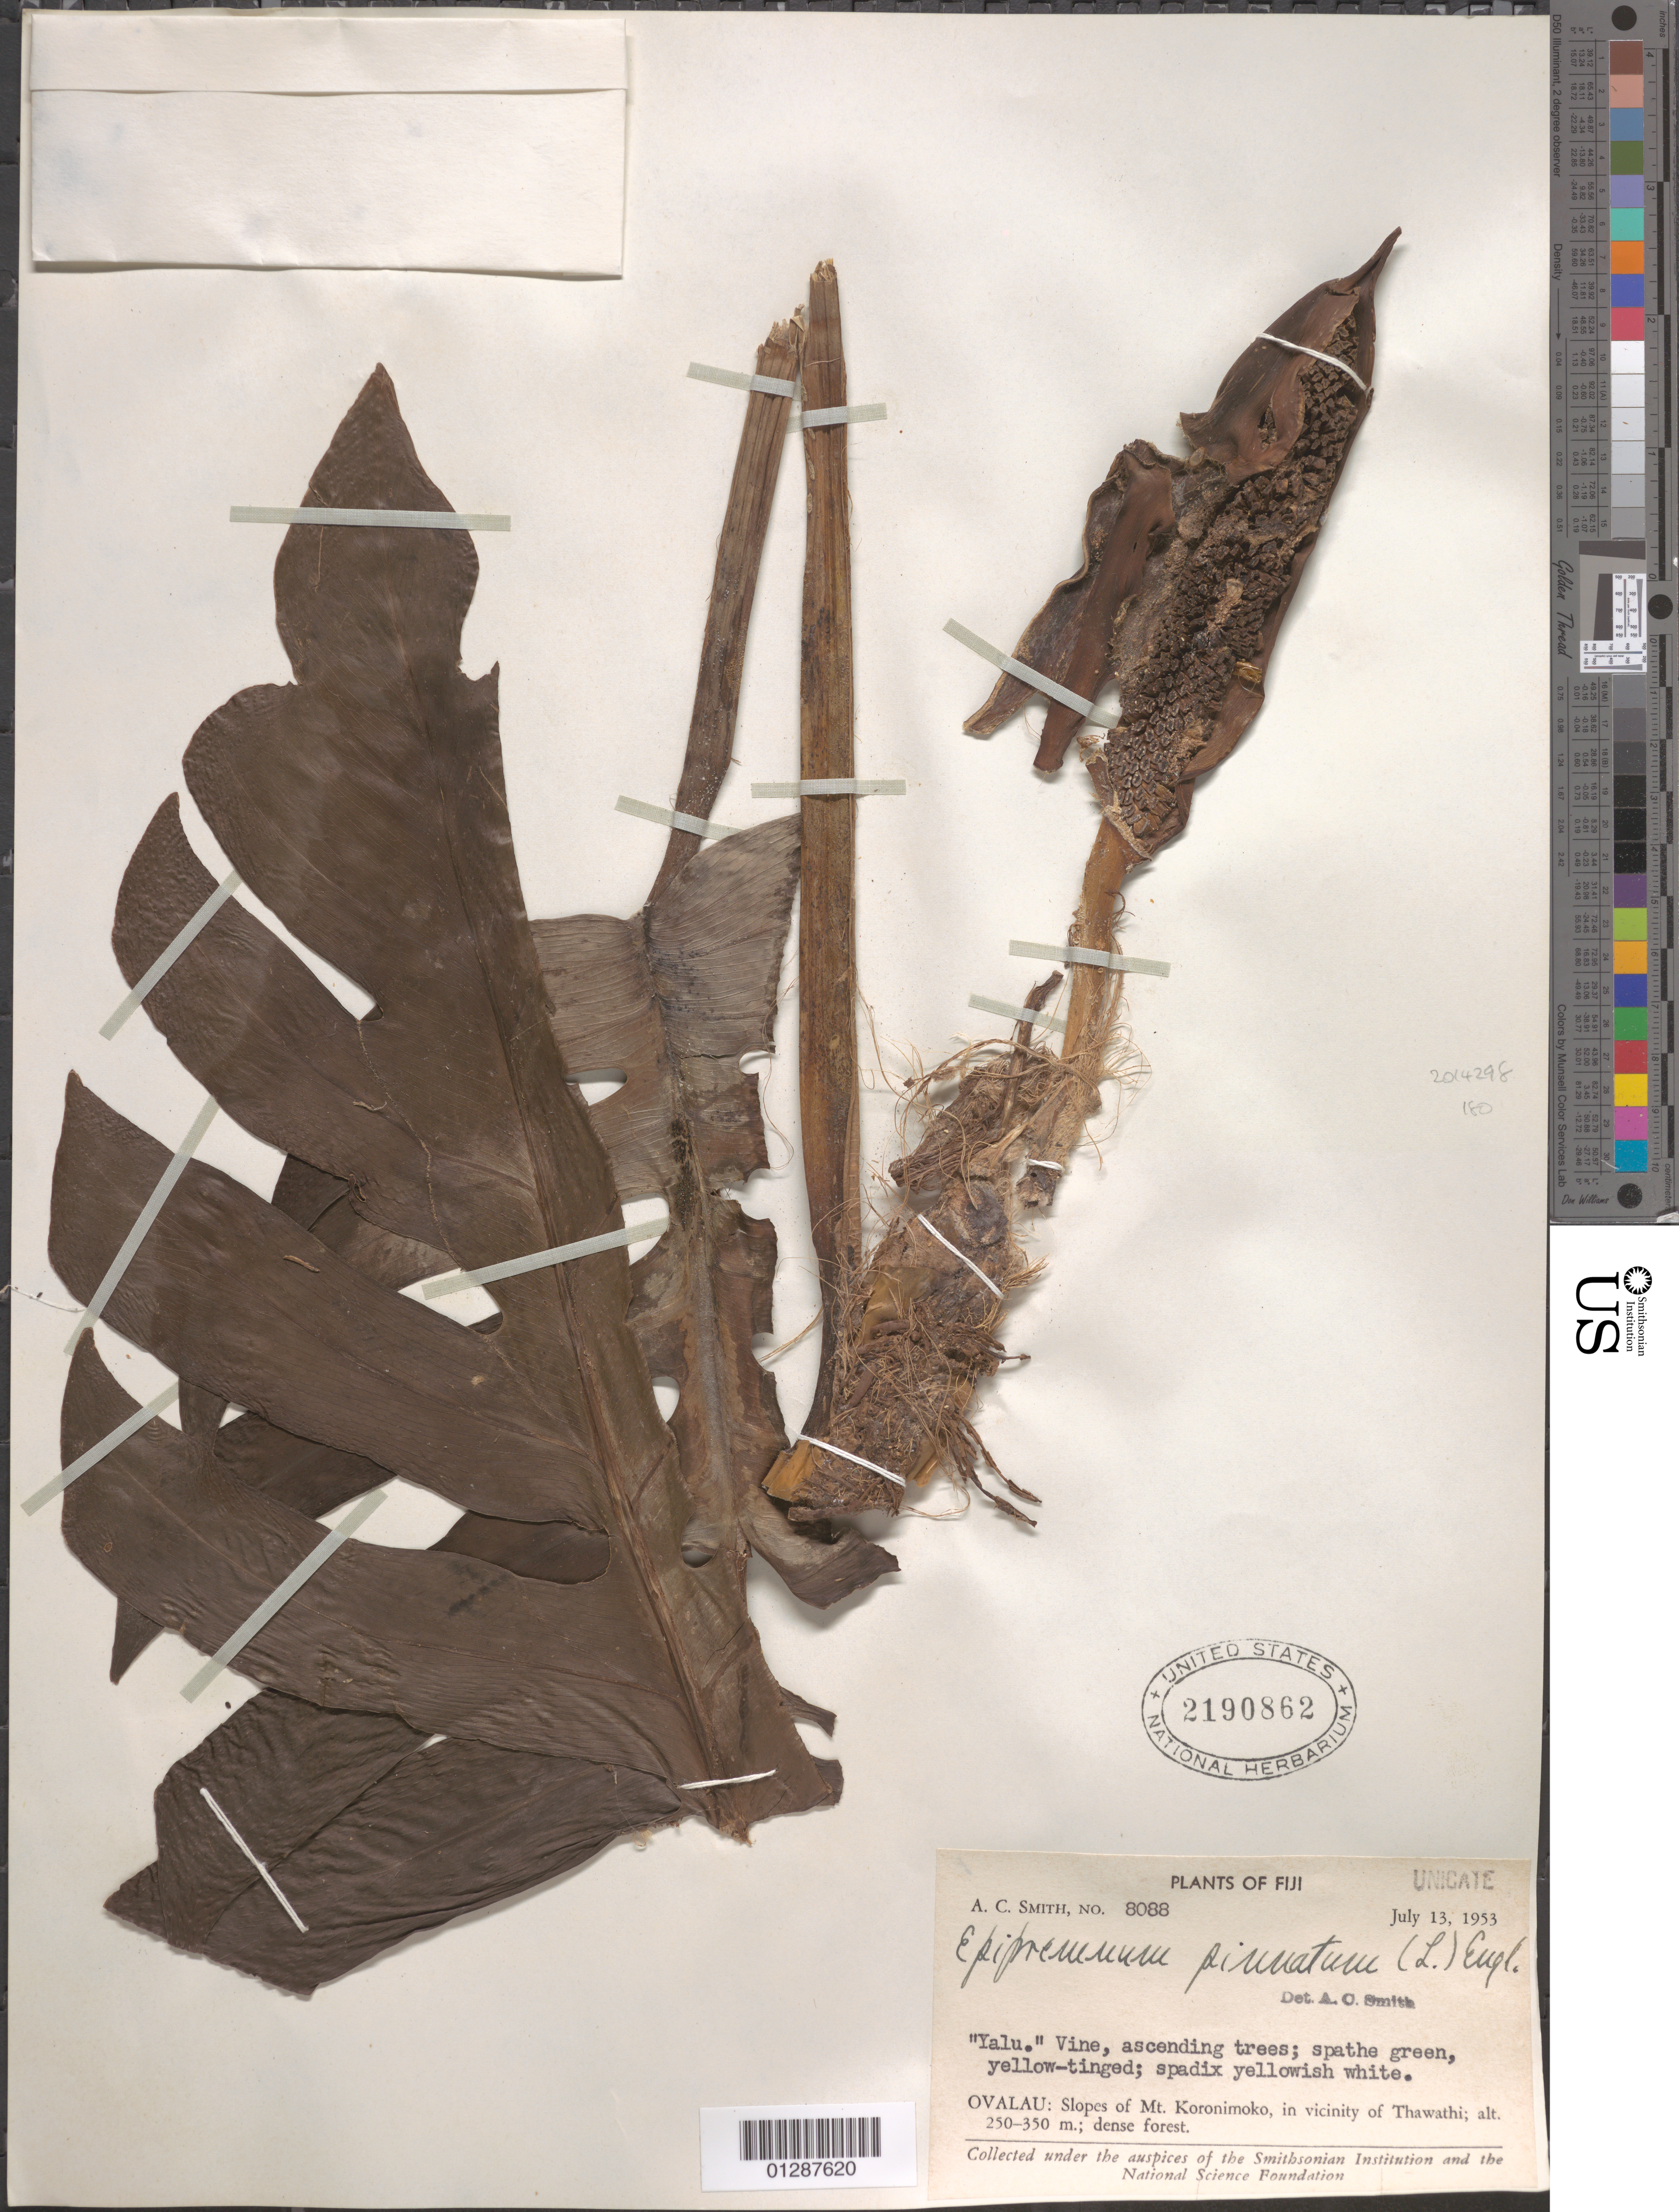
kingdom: Plantae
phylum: Tracheophyta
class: Liliopsida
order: Alismatales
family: Araceae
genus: Epipremnum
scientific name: Epipremnum pinnatum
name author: (L.) Engl.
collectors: A. C. Smith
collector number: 8088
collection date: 1953-07-13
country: Fiji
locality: Ovalau: Slopes of Mt. Koronimoko, in vicinity of Thawathi.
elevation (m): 250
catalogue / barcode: US 2190862